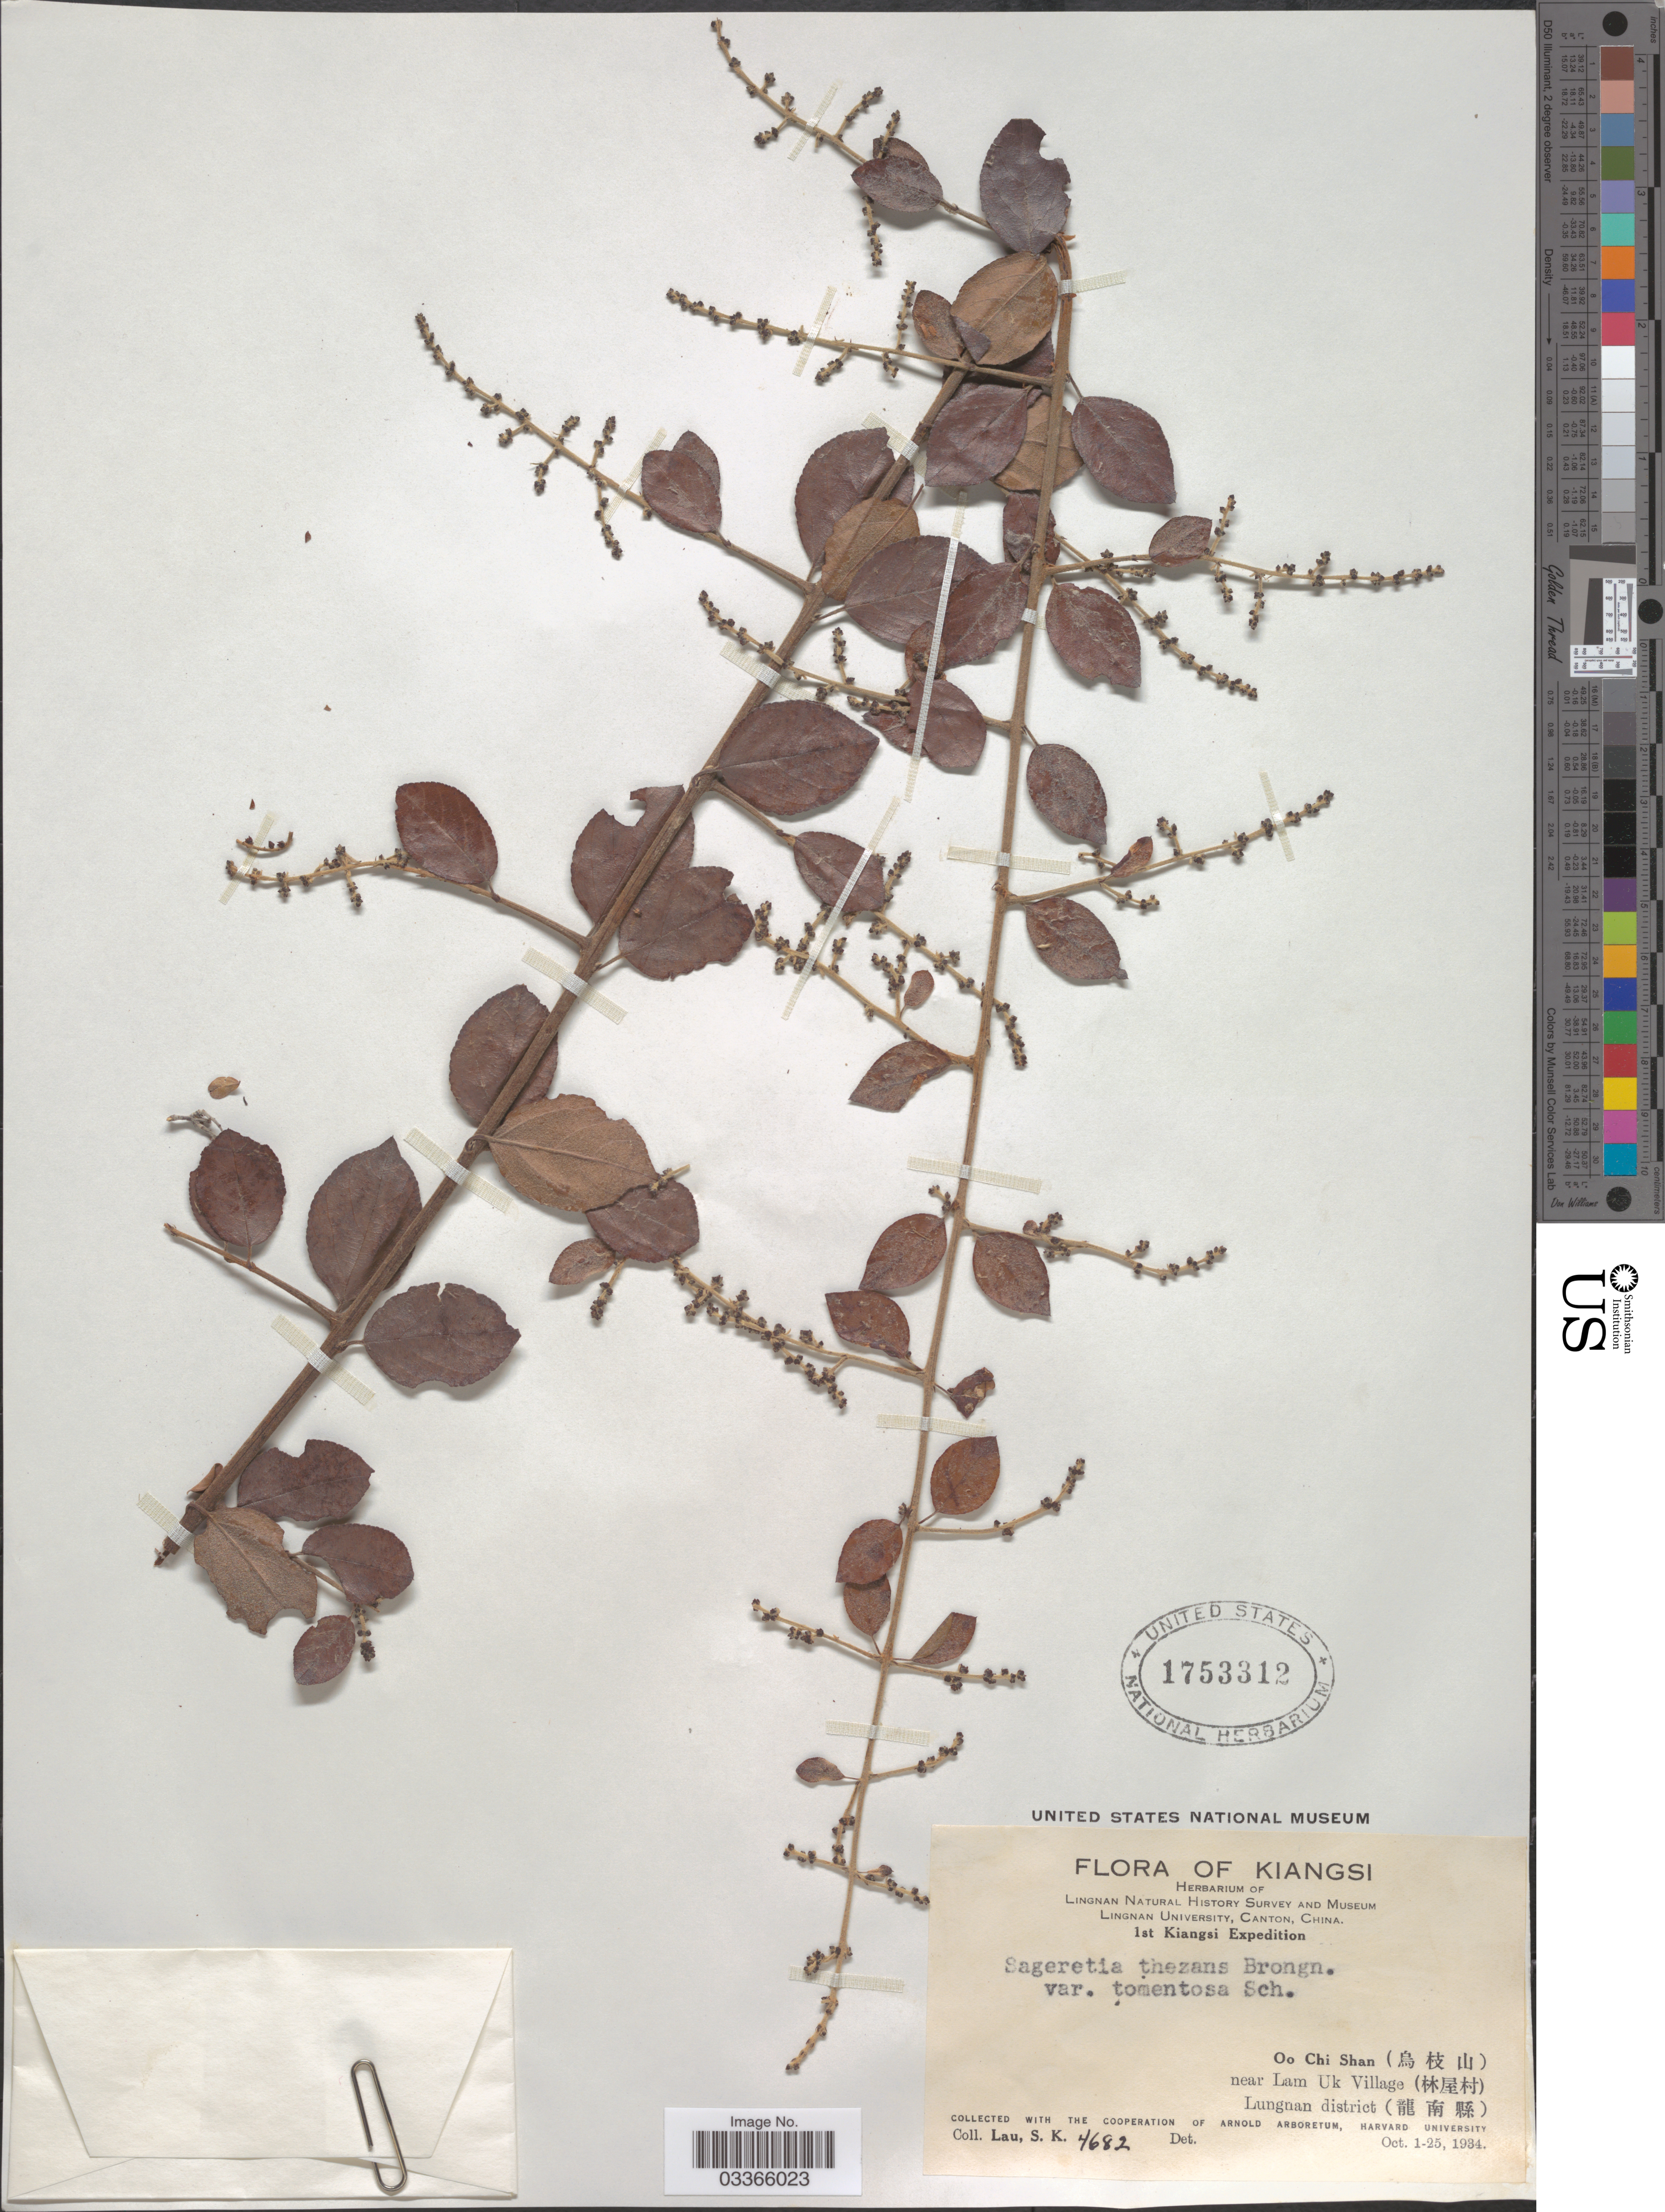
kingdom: Plantae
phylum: Tracheophyta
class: Magnoliopsida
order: Rosales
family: Rhamnaceae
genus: Sageretia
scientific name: Sageretia thea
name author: (Osbeck) M.C. Johnst.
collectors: S. K. Lau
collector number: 4682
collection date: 1934-10-01/1934-10-25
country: China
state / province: Jiangxi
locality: Kiangsi, Oo Chi Shan (X) near Lam Uk Village (X) Lungnan district (X).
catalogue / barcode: US 1753312